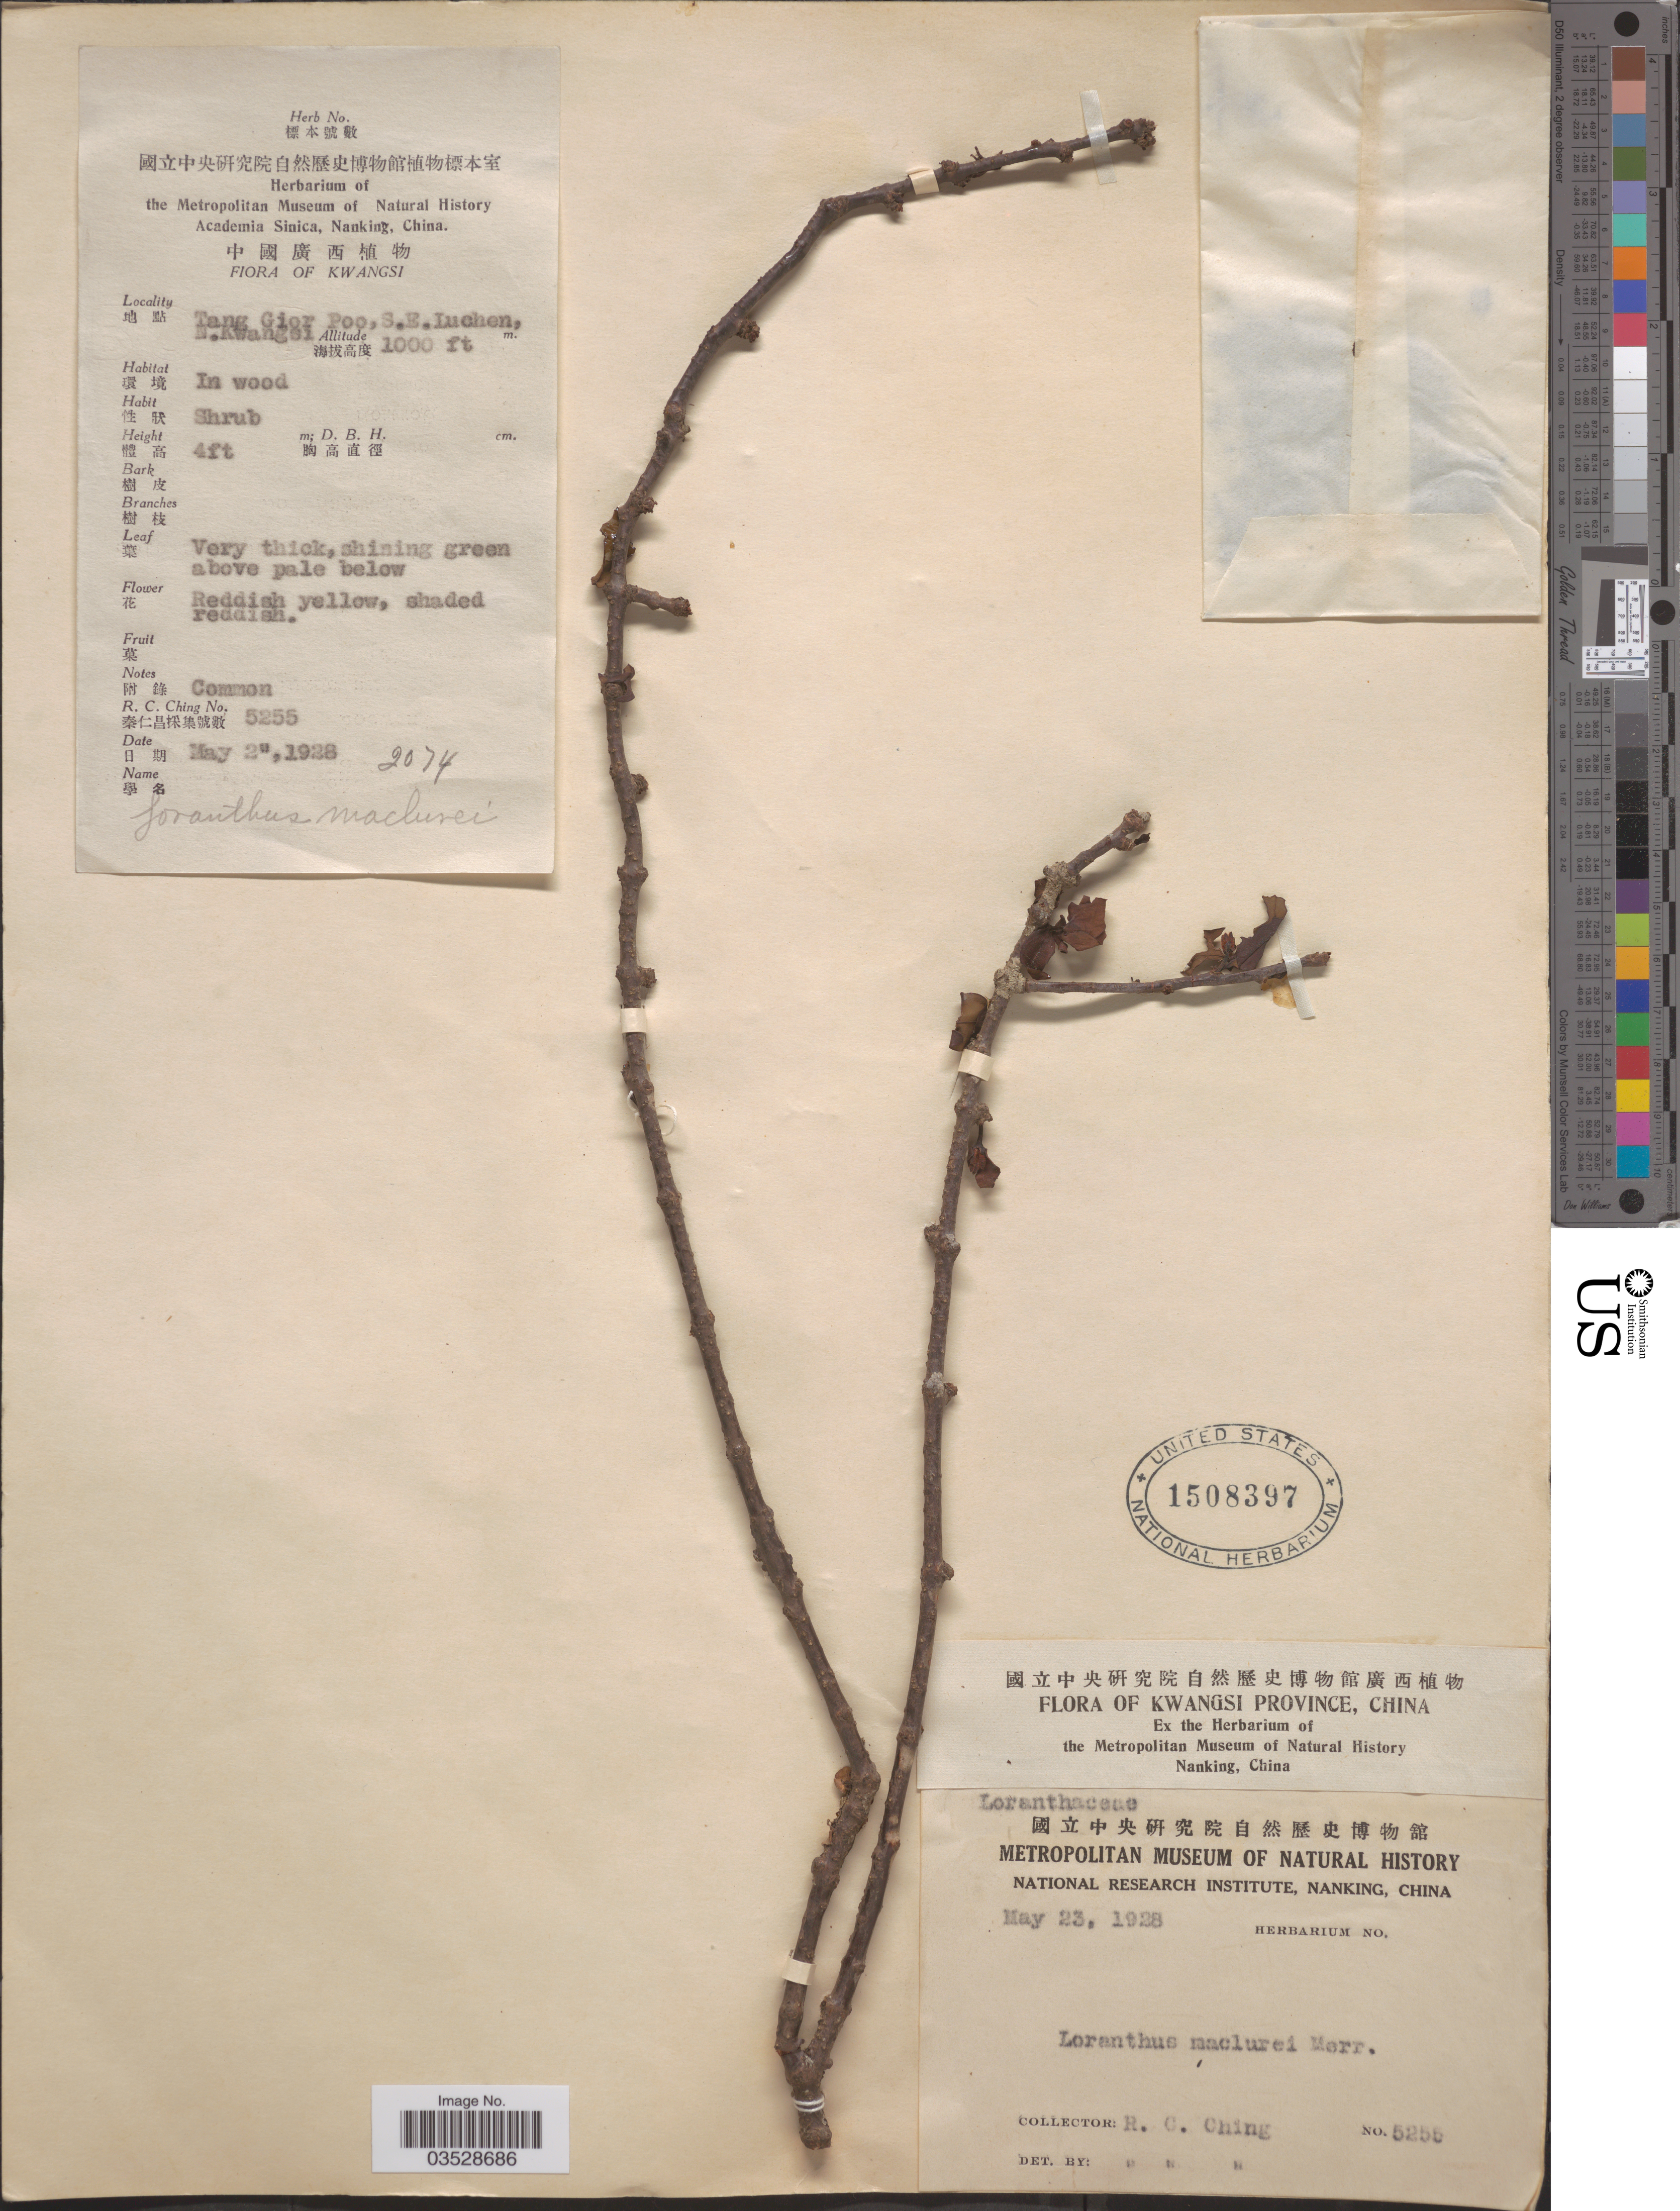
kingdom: Plantae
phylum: Tracheophyta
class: Magnoliopsida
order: Santalales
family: Loranthaceae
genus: Tolypanthus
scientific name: Tolypanthus maclurei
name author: Danser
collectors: R. C. Ching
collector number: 5255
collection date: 1928-05-02/1928-05-23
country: China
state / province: Guangxi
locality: Kwangsi Province. Tang Gior Poo, S.E. Luchen, N. Kwangsi.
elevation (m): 305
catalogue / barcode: US 1508397